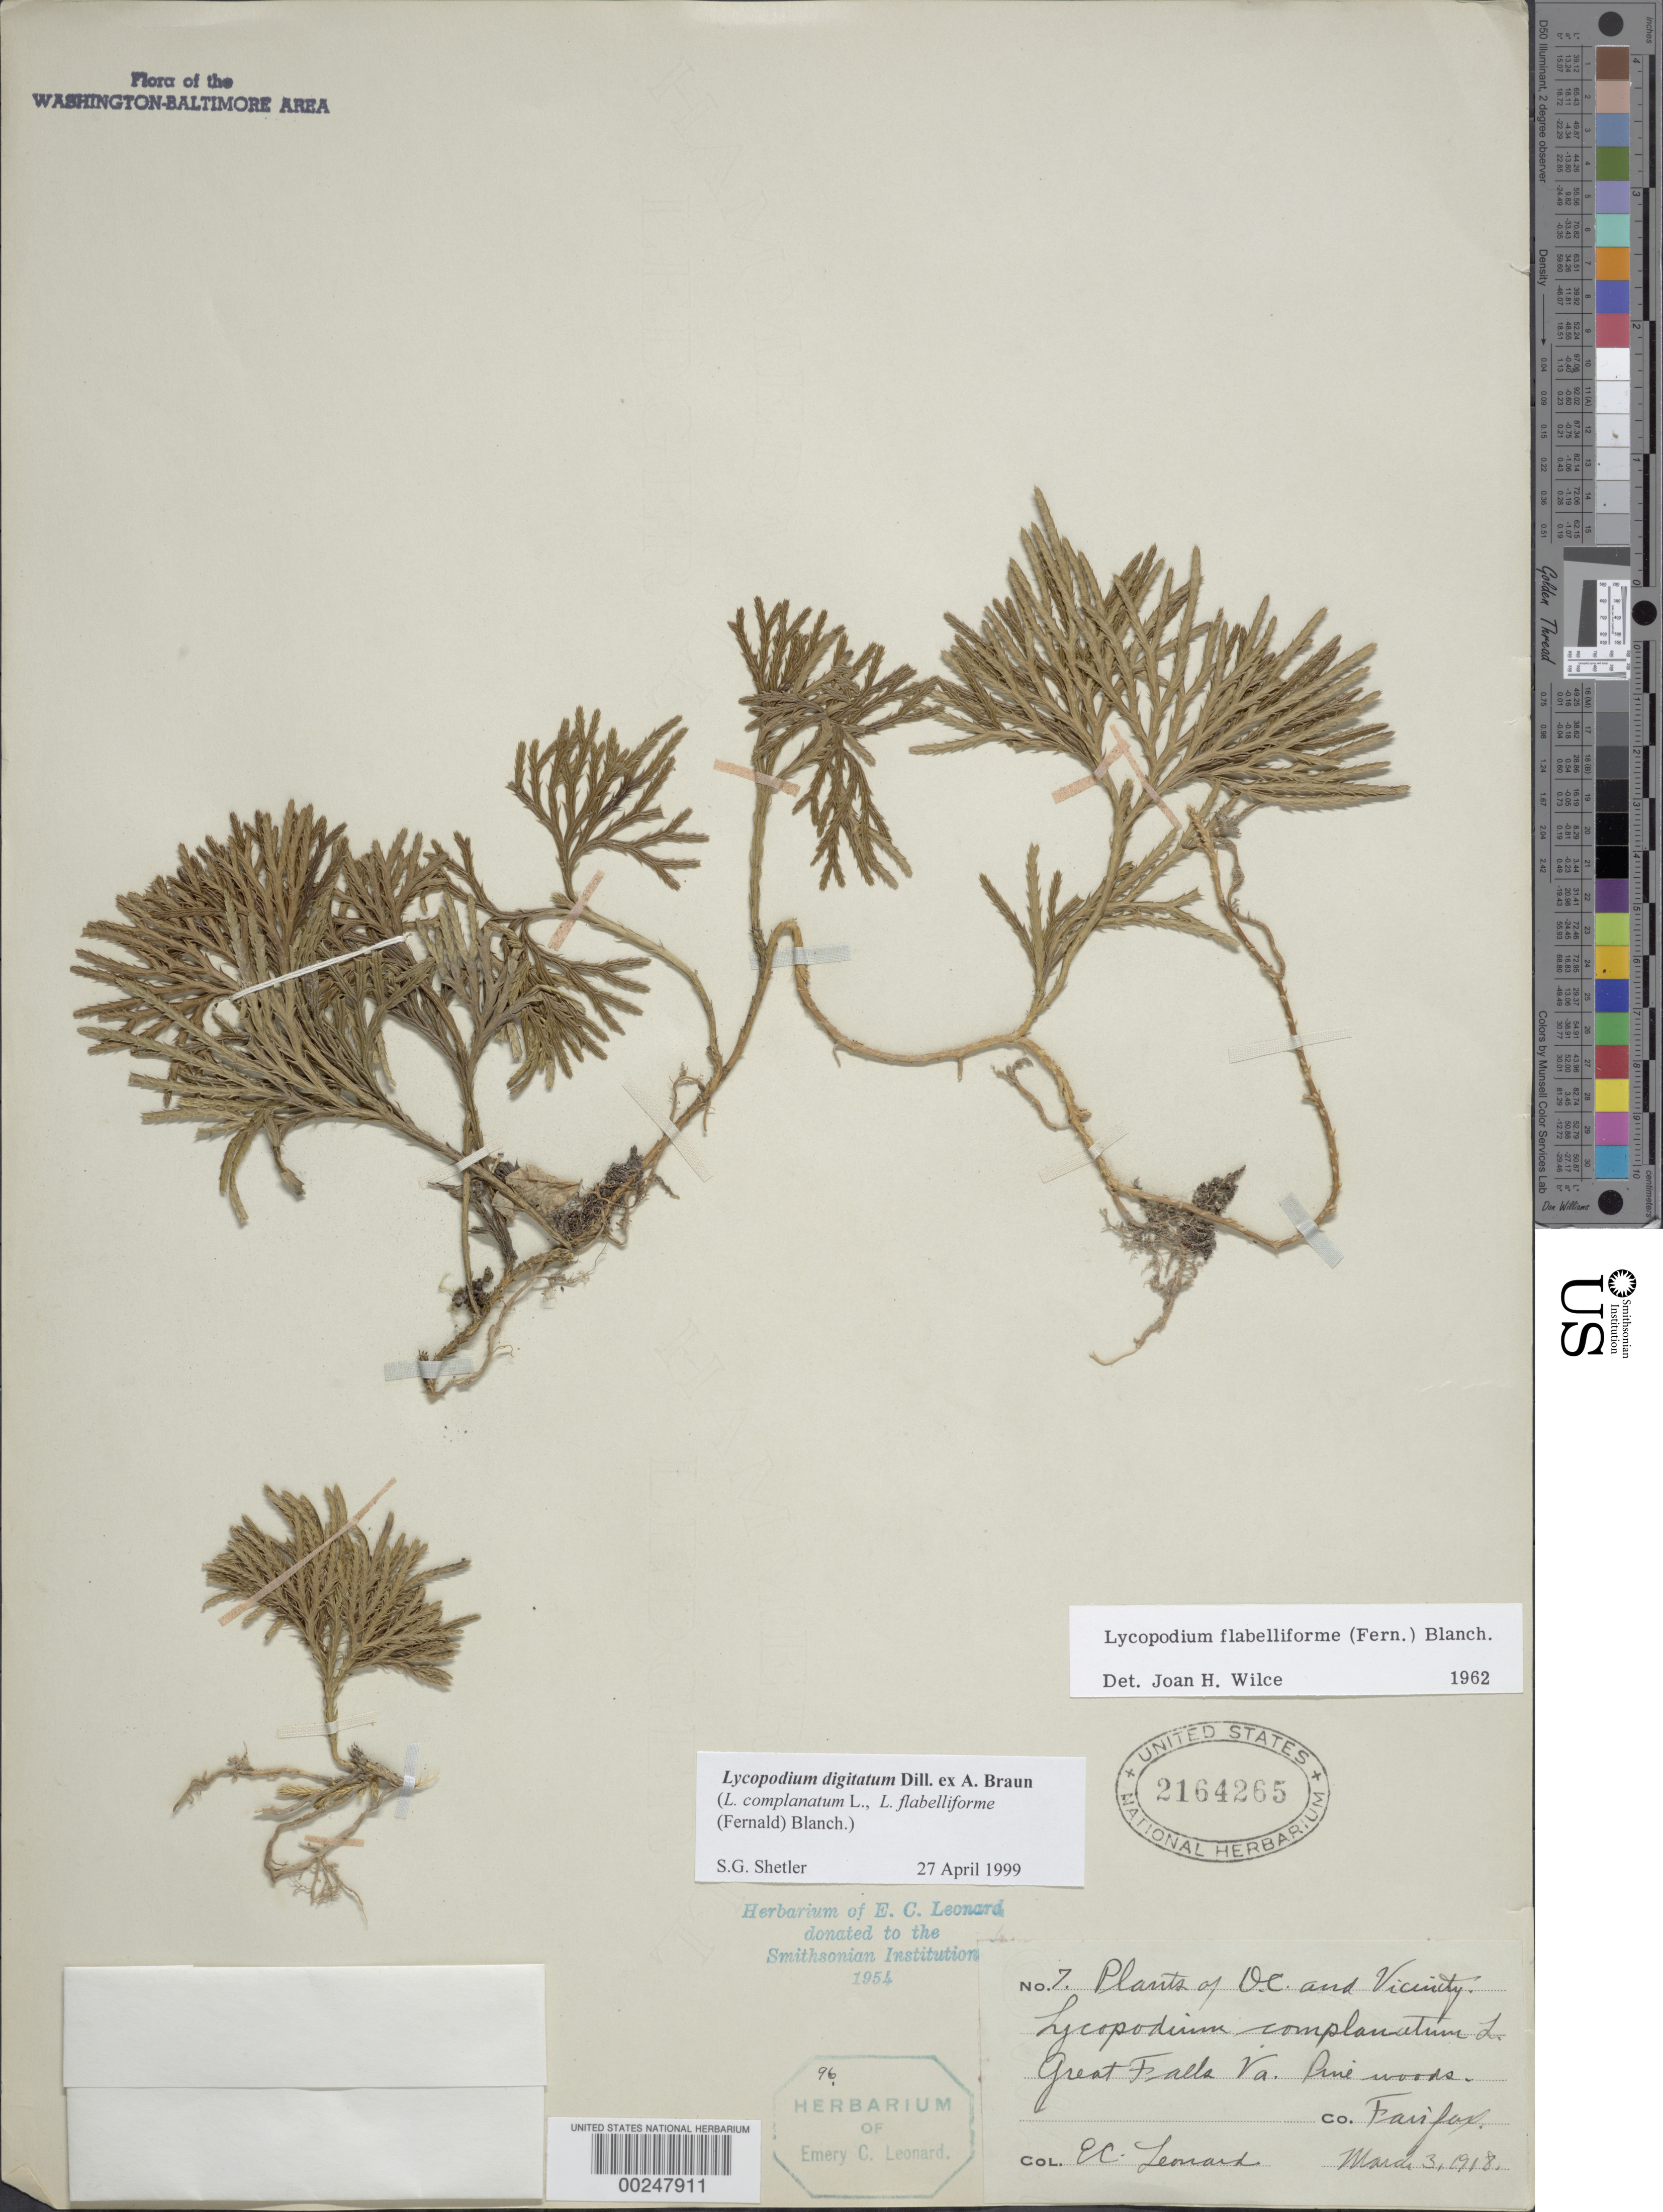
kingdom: Plantae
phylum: Tracheophyta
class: Lycopodiopsida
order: Lycopodiales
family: Lycopodiaceae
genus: Diphasiastrum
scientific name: Diphasiastrum digitatum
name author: (Dill. ex A. Braun) Holub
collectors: E. C. Leonard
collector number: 7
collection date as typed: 03 Mar 1918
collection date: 1918-03-03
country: United States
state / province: Virginia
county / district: Fairfax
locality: Great Falls C. and O. Canal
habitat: Pine woods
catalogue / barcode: US 2164265